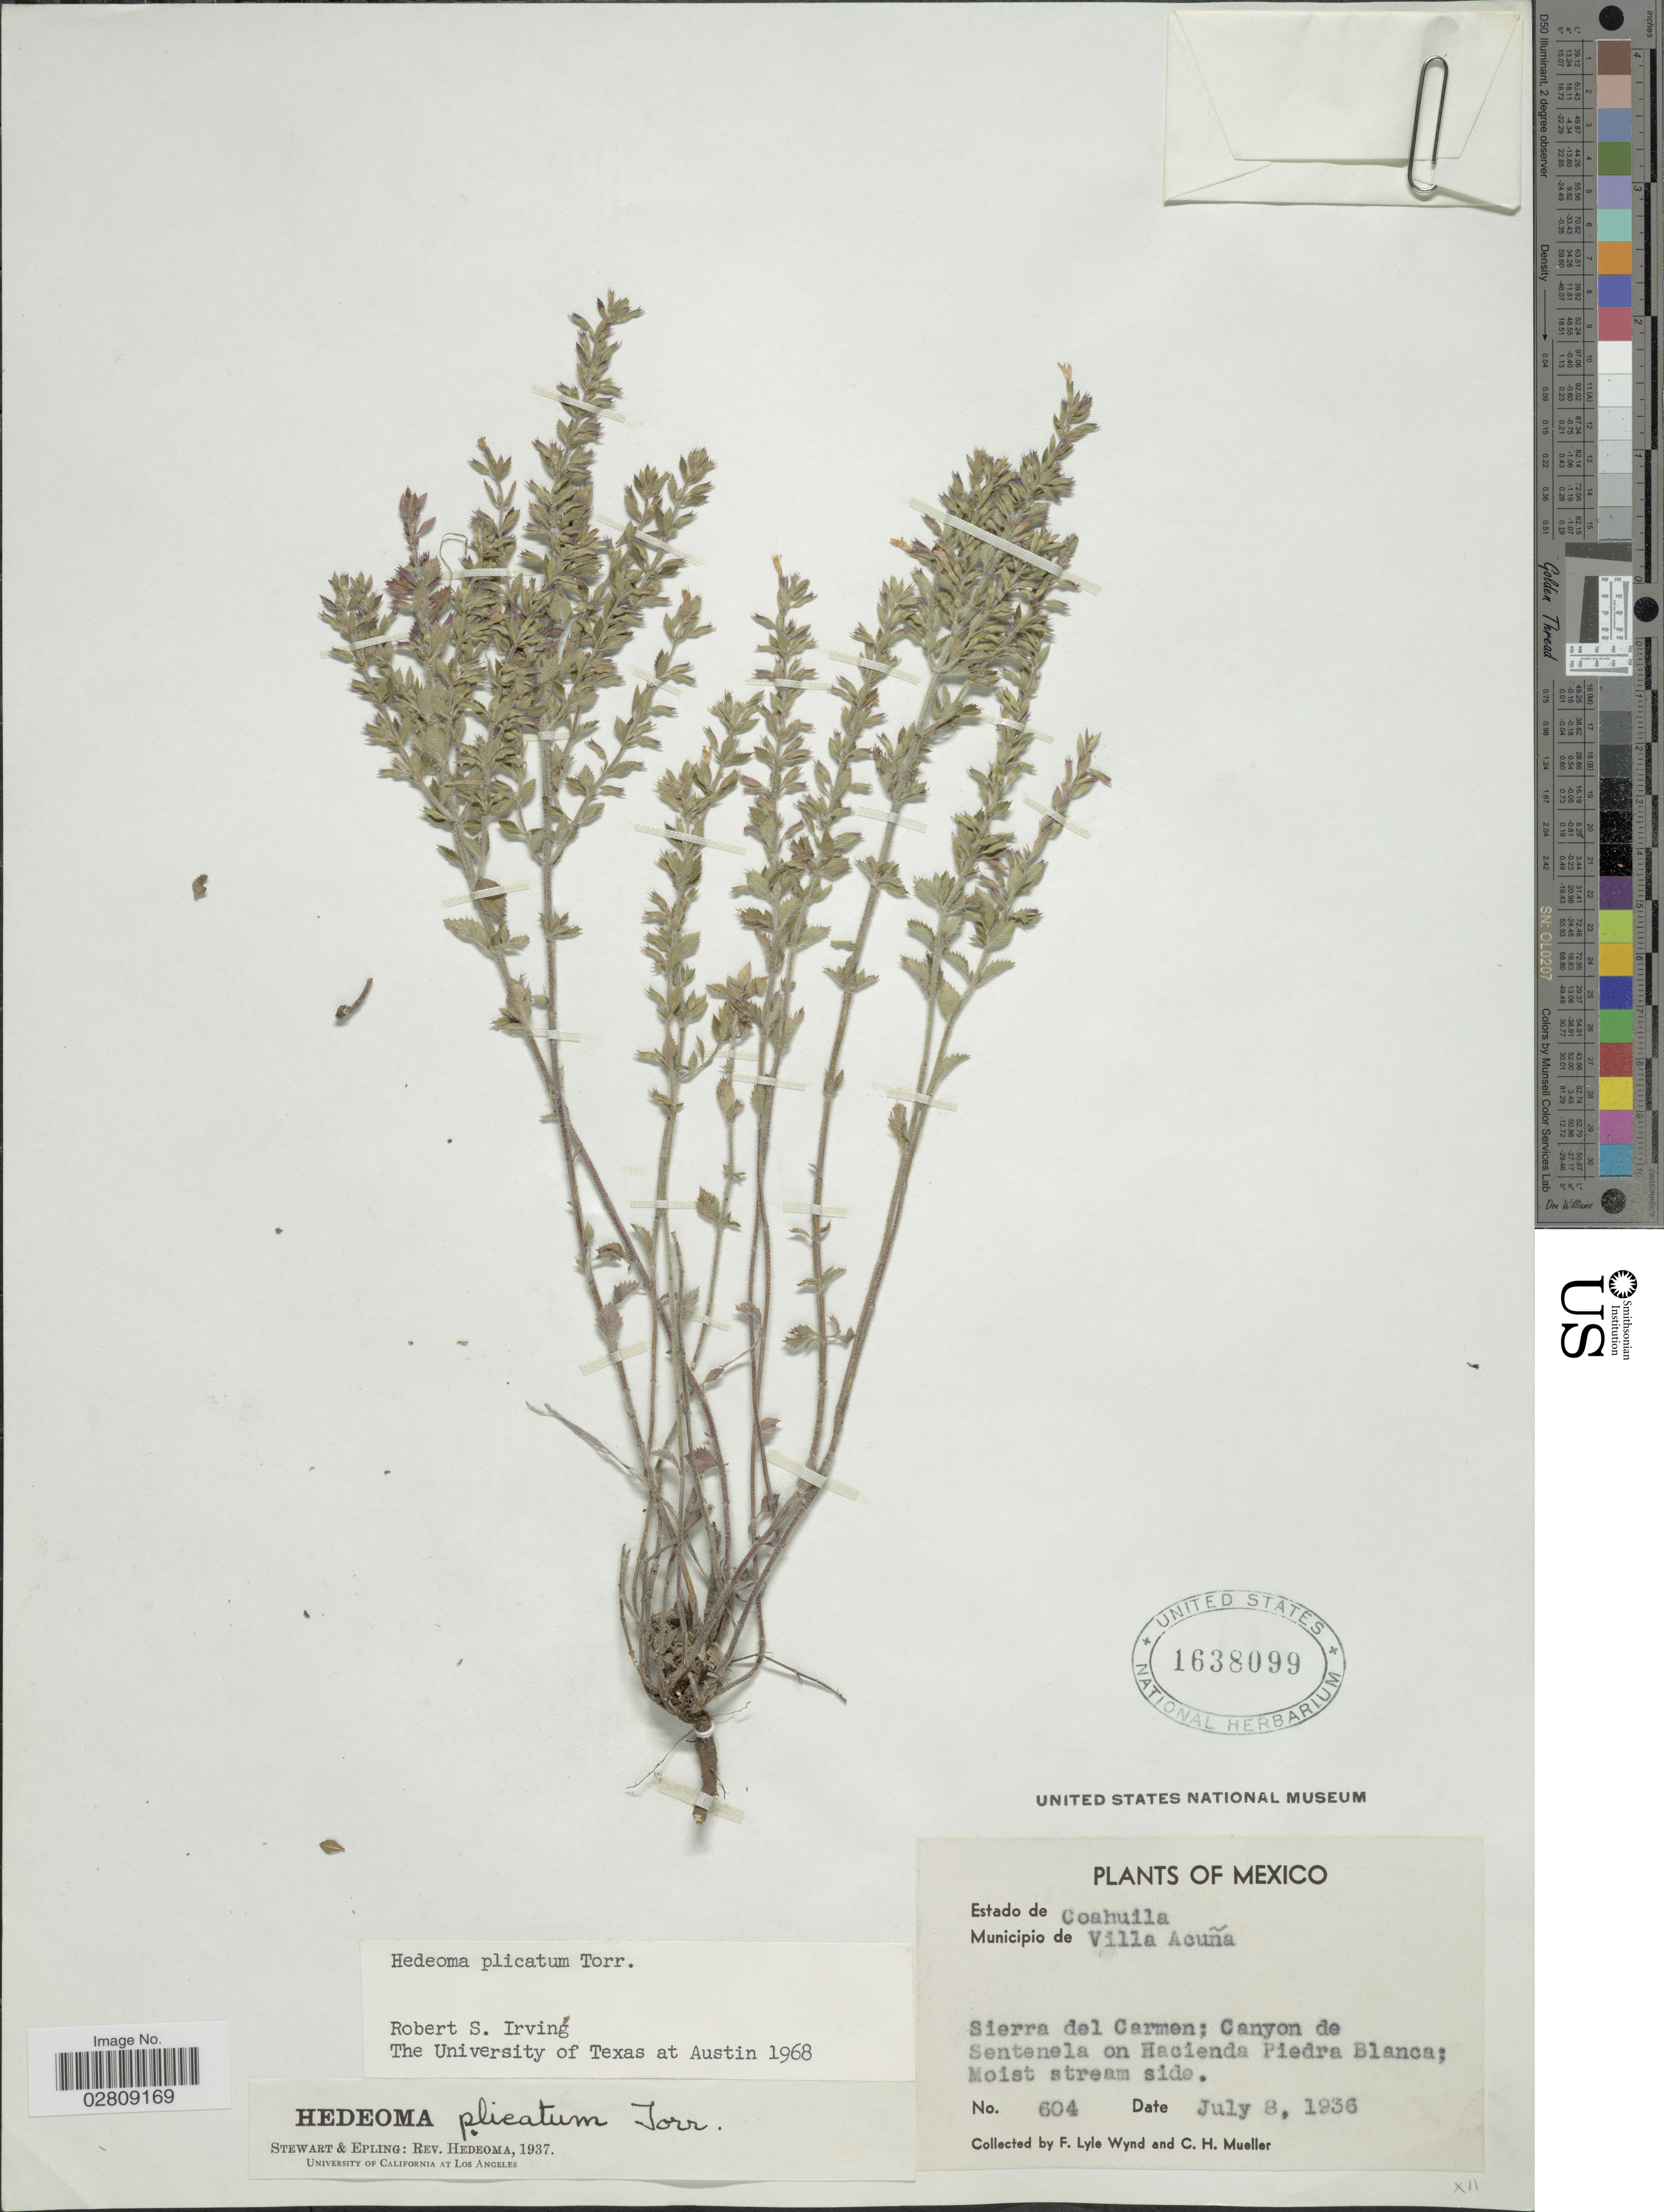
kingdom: Plantae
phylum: Tracheophyta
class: Magnoliopsida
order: Lamiales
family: Lamiaceae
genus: Hedeoma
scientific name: Hedeoma plicatum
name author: Torr. in Emory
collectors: F. L. Wynd & C. H. Mueller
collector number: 604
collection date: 1936-07-08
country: Mexico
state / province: Coahuila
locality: Municipio de Villa Acuña, Sierra del Carmen; Canyon de Sentenela on Hacienda Piedra Blanca.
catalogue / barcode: US 1638099